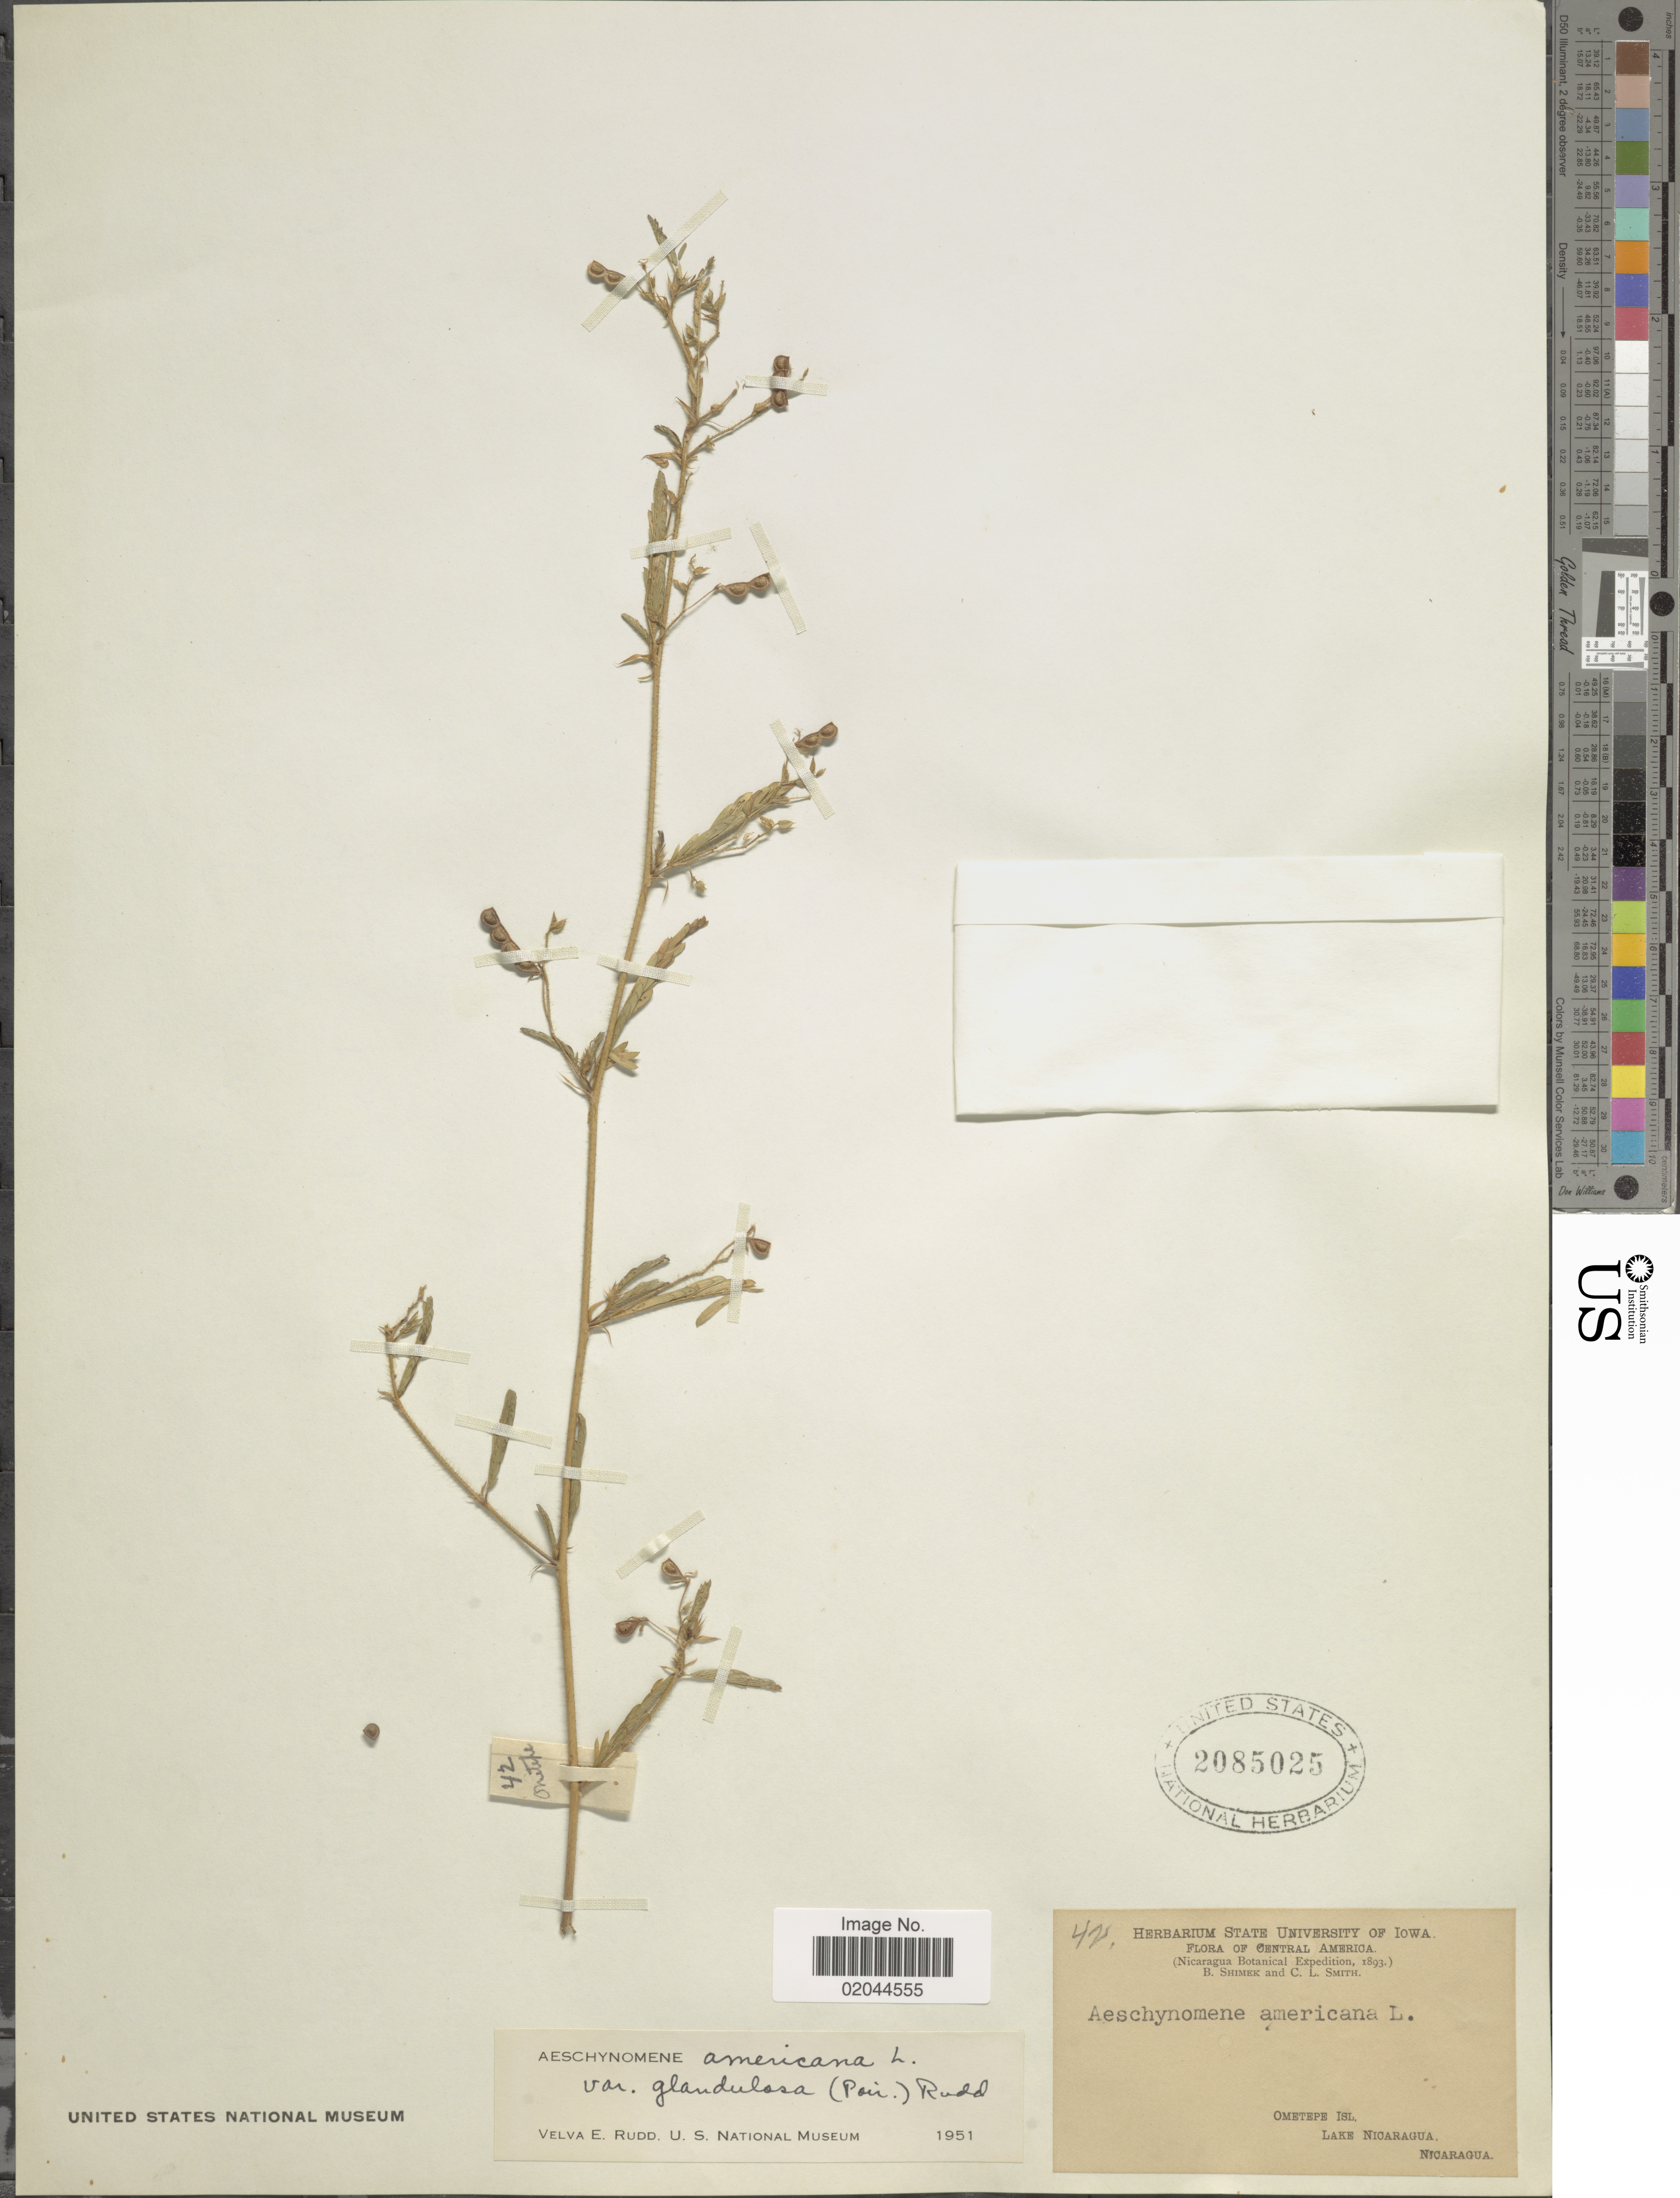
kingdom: Plantae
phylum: Tracheophyta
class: Magnoliopsida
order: Fabales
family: Fabaceae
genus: Aeschynomene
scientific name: Aeschynomene americana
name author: L.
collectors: B. Shimek & C. L. Smith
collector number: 42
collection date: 1893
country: Nicaragua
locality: Central America, Ometepe Isl., Lake Nicaragua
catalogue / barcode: US 2085025